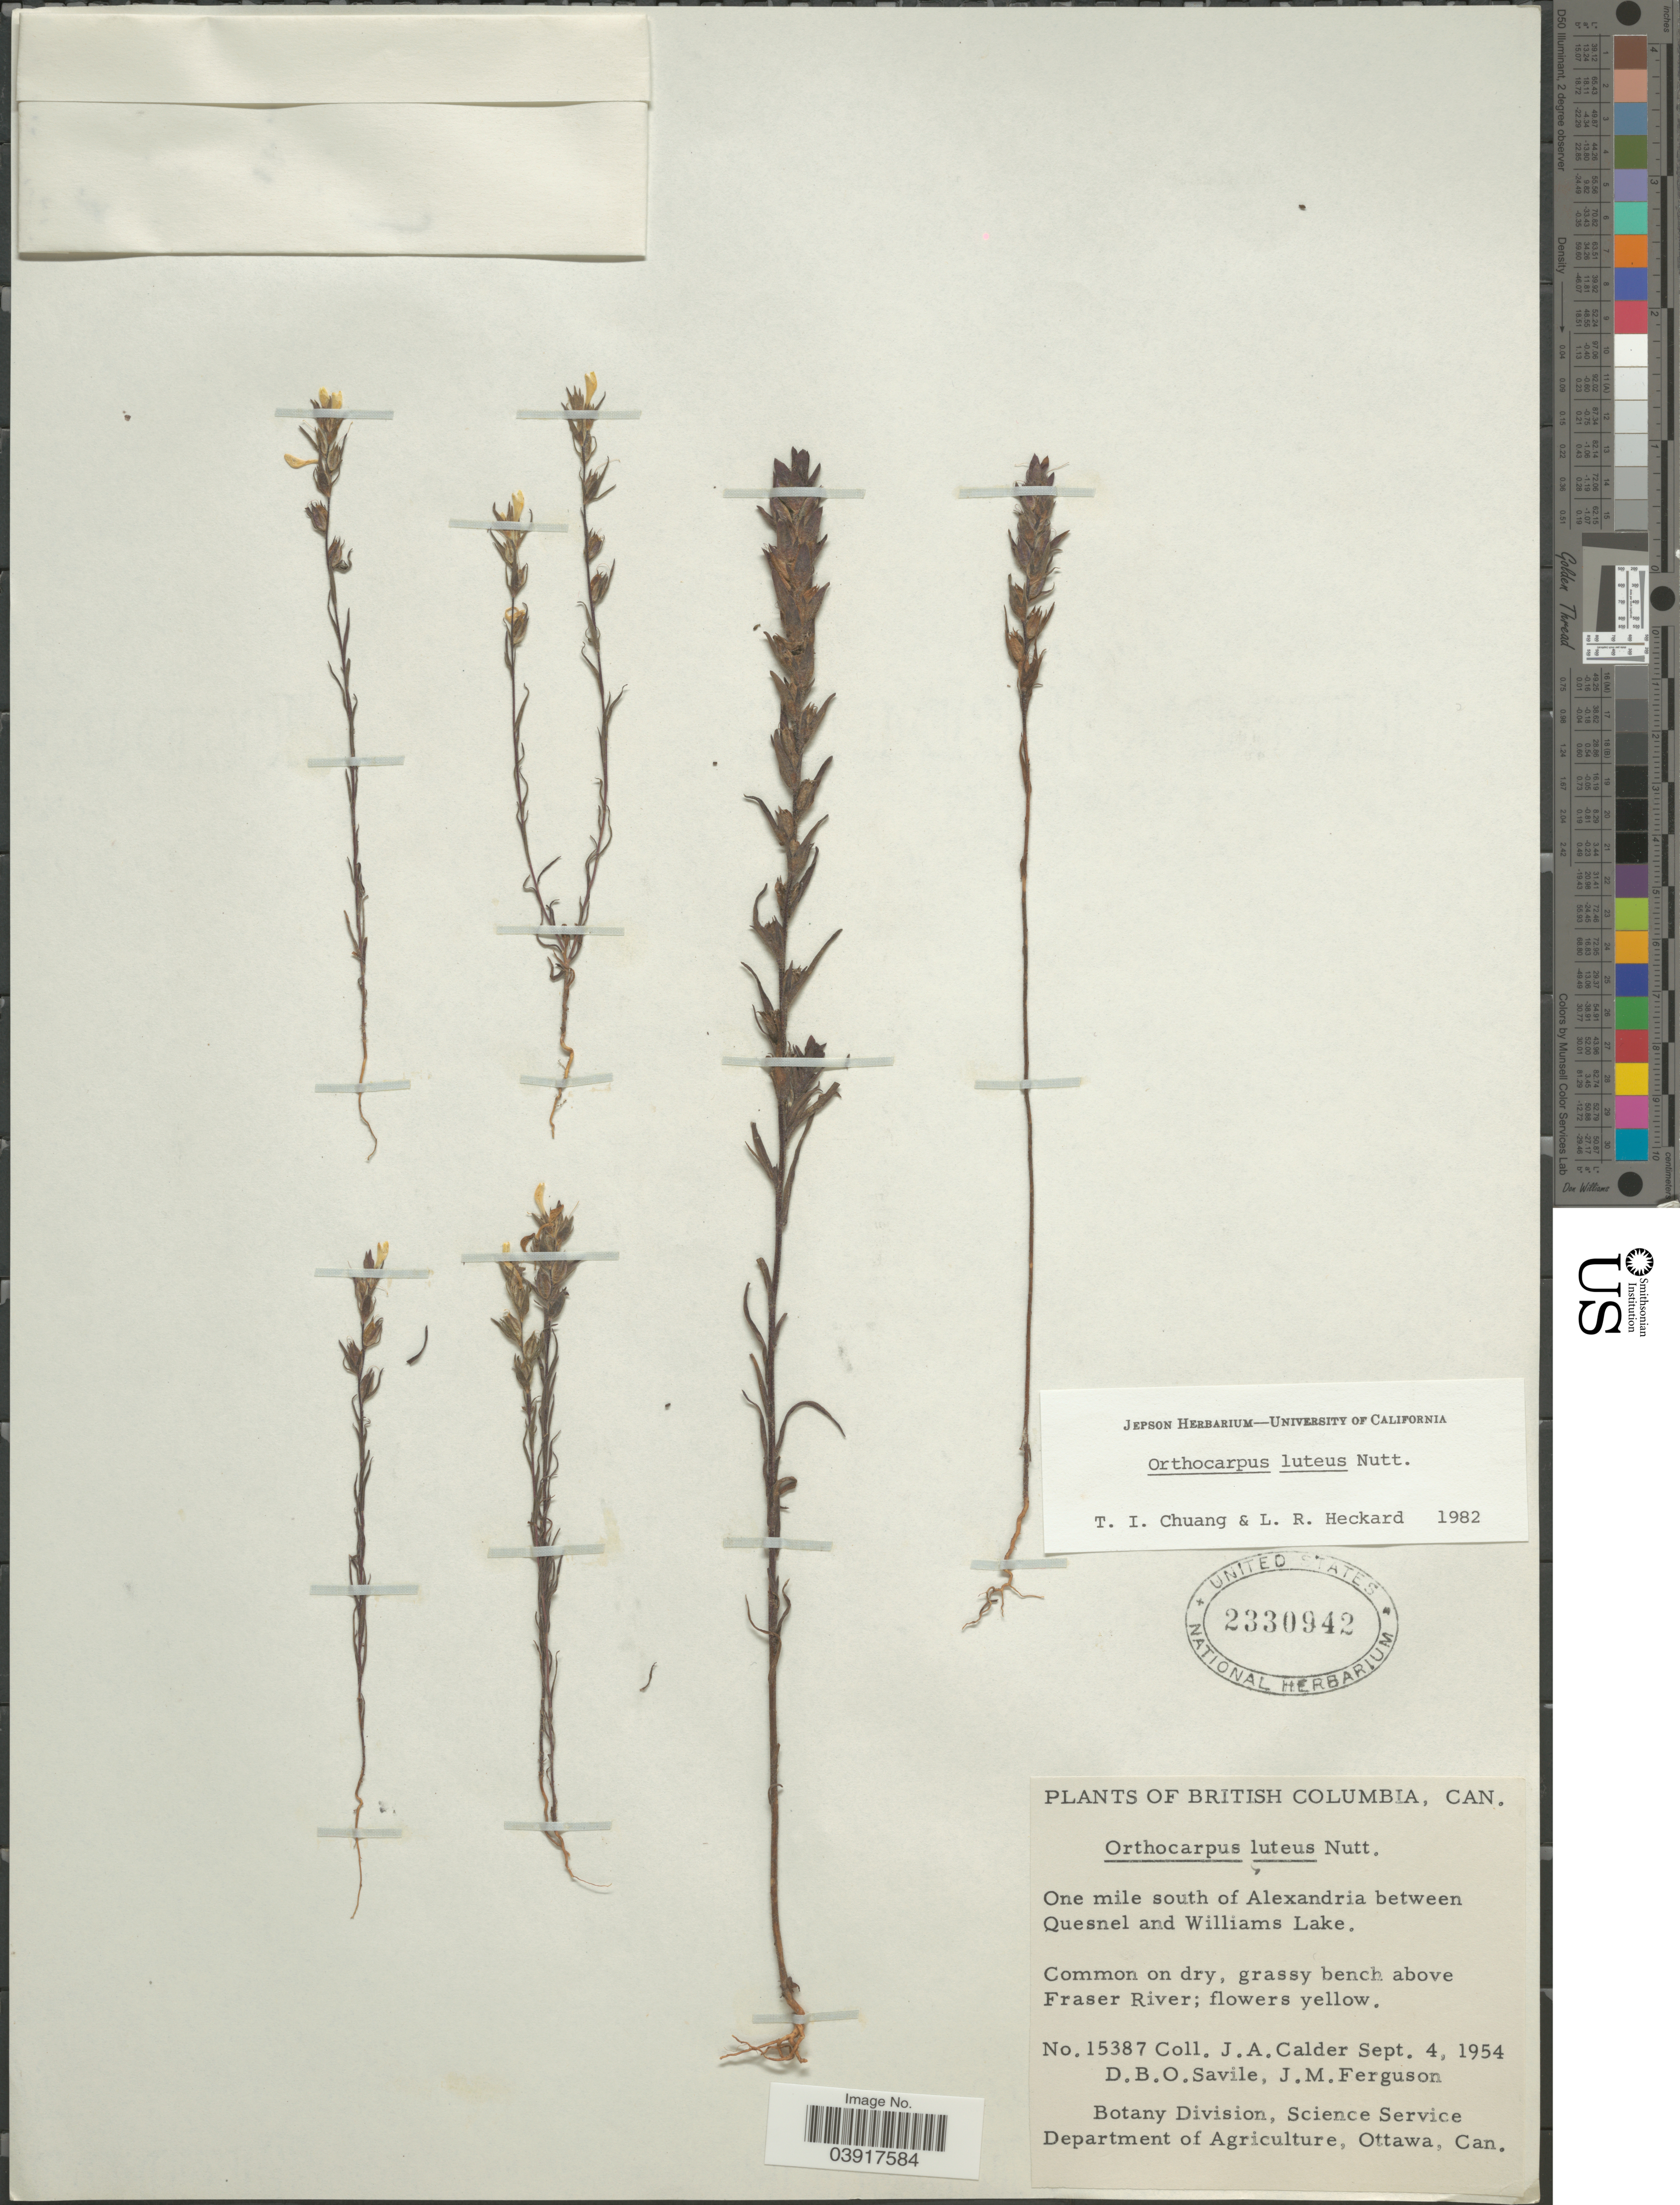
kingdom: Plantae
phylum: Tracheophyta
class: Magnoliopsida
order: Lamiales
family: Orobanchaceae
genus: Orthocarpus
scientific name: Orthocarpus luteus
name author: Nutt.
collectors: J. A. Calder, D. Savile & J. M. Ferguson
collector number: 15387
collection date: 1954-09-04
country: Canada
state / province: British Columbia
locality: One mile south of Alexandria between Quesnel and Williams Lake. Grassy bench above Fraser River.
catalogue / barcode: US 2330942